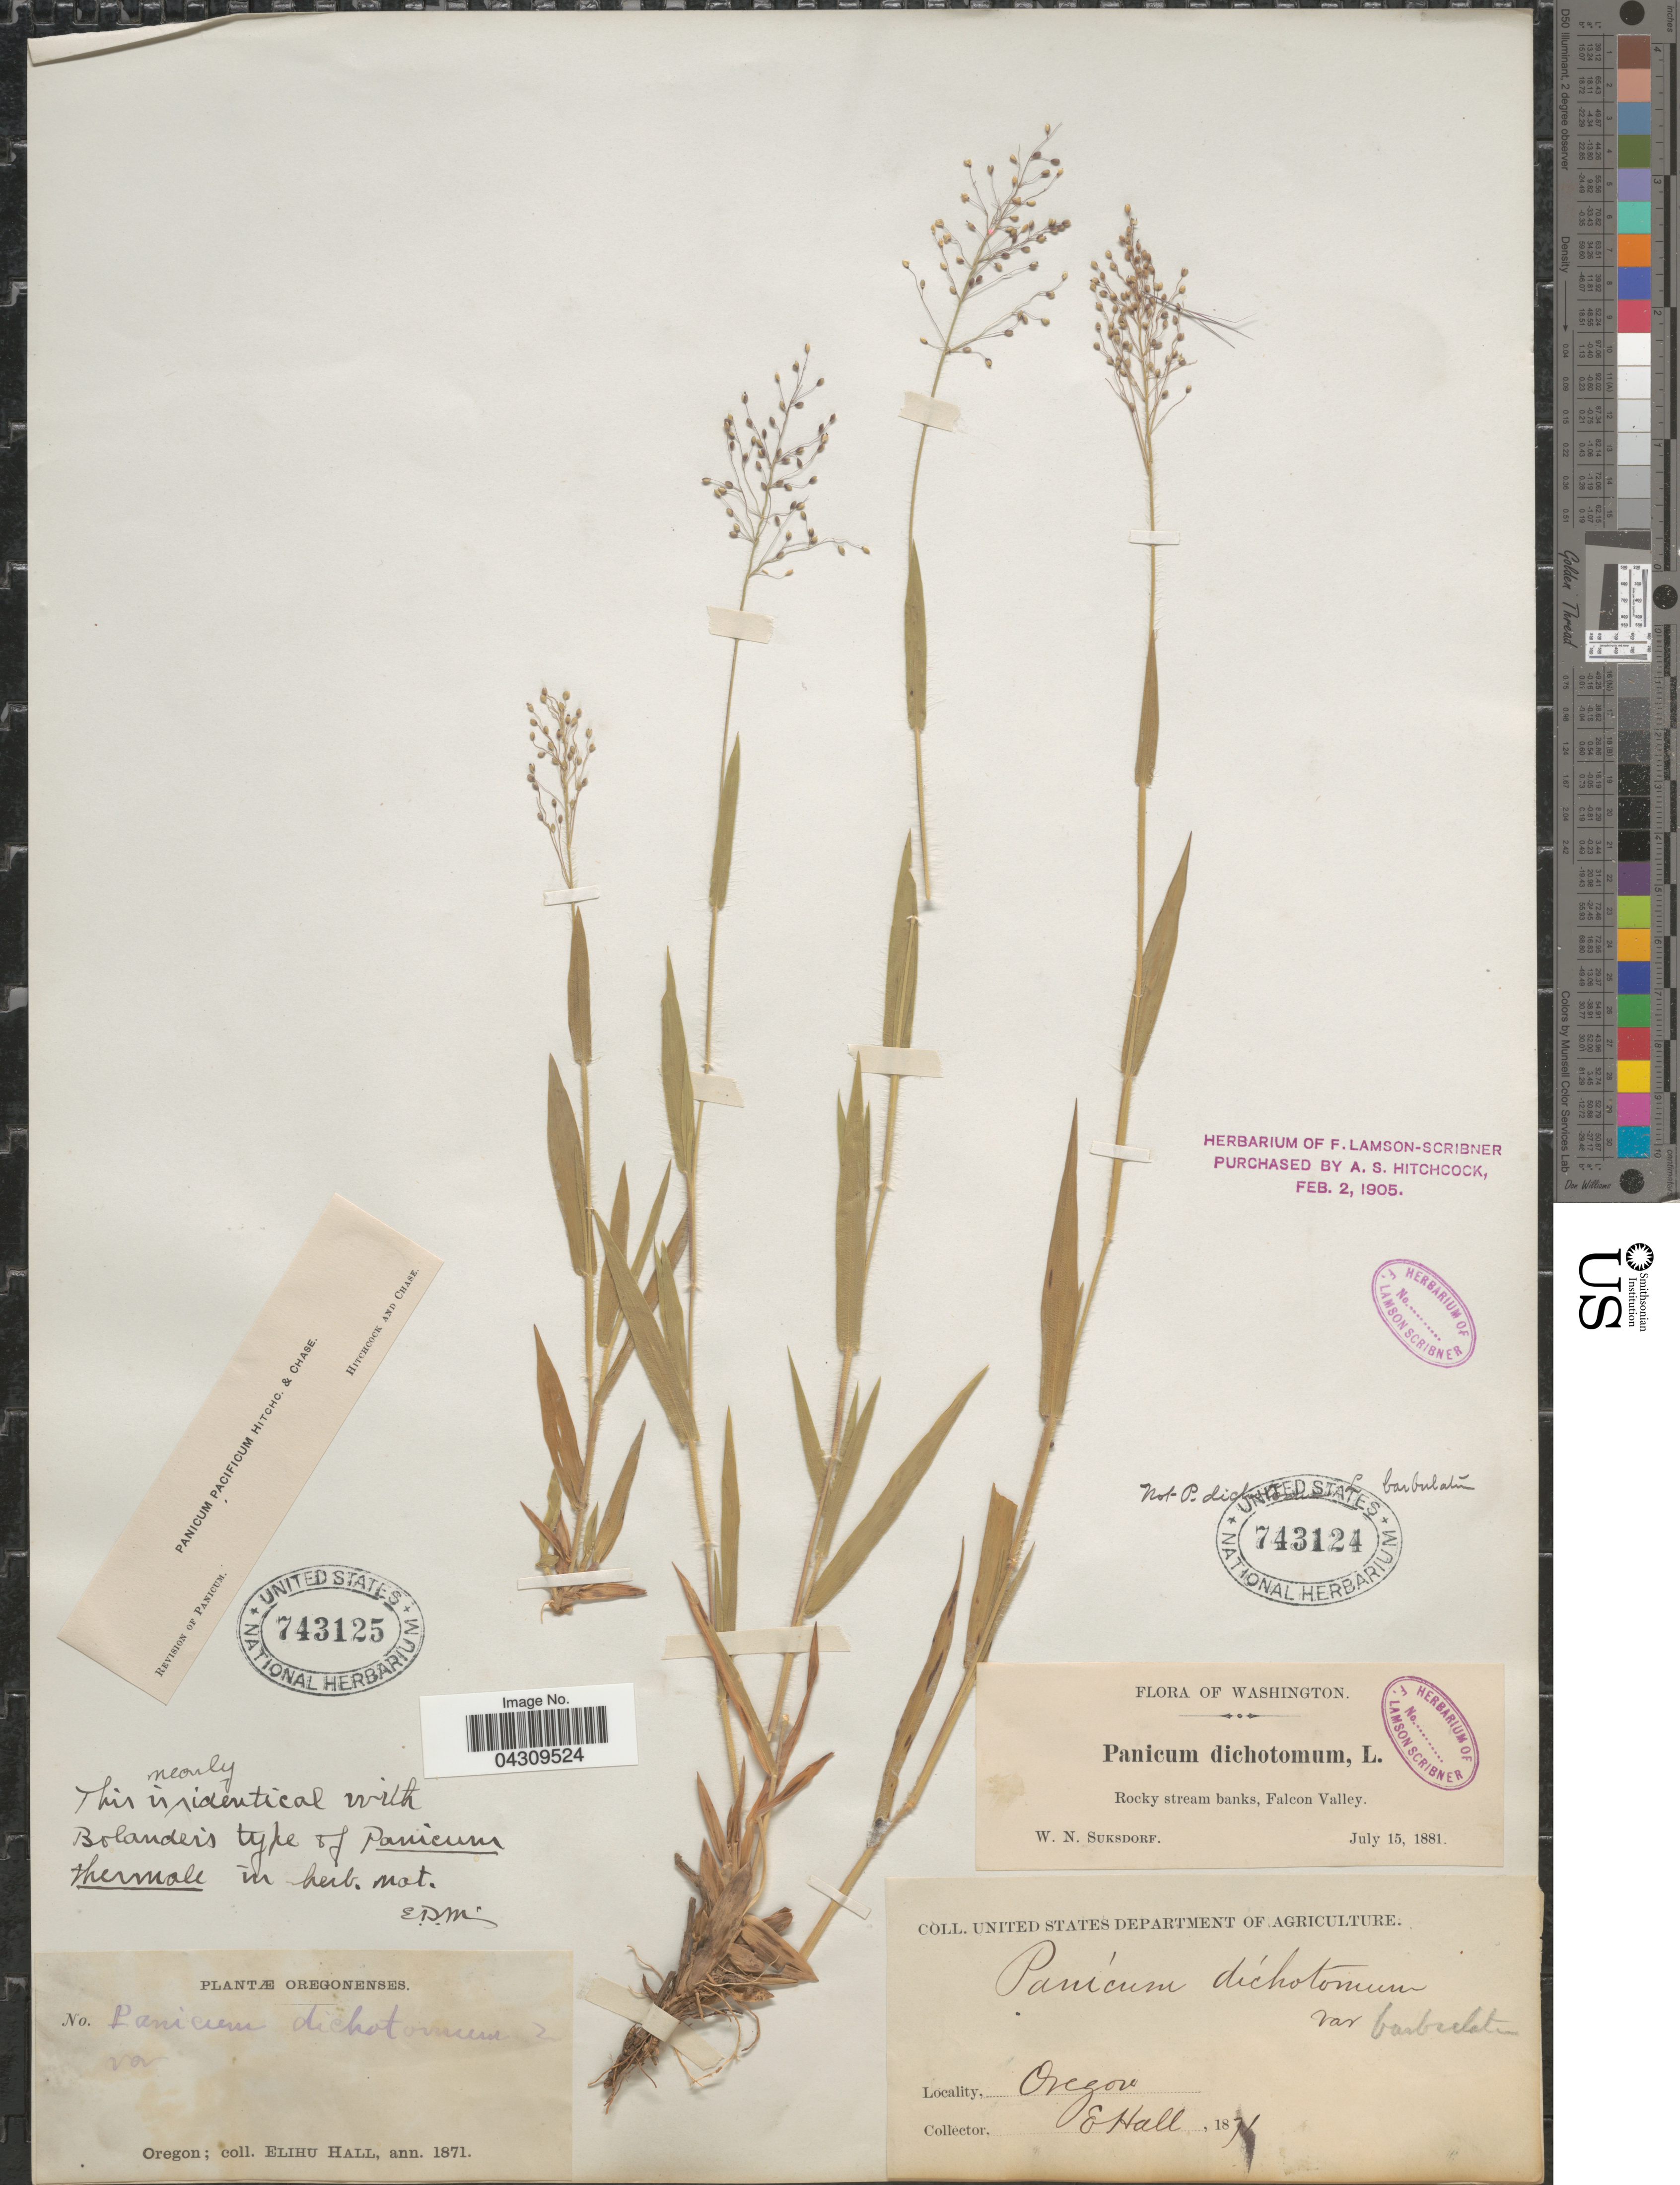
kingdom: Plantae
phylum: Tracheophyta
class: Liliopsida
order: Poales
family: Poaceae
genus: Dichanthelium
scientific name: Dichanthelium acuminatum var. acuminatum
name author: (Sw.) Gould & C.A. Clark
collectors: W. N. Suksdorf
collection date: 1881-07-15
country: United States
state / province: Washington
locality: Rocky stream banks, Falcon Valley.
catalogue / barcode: US 743124-2